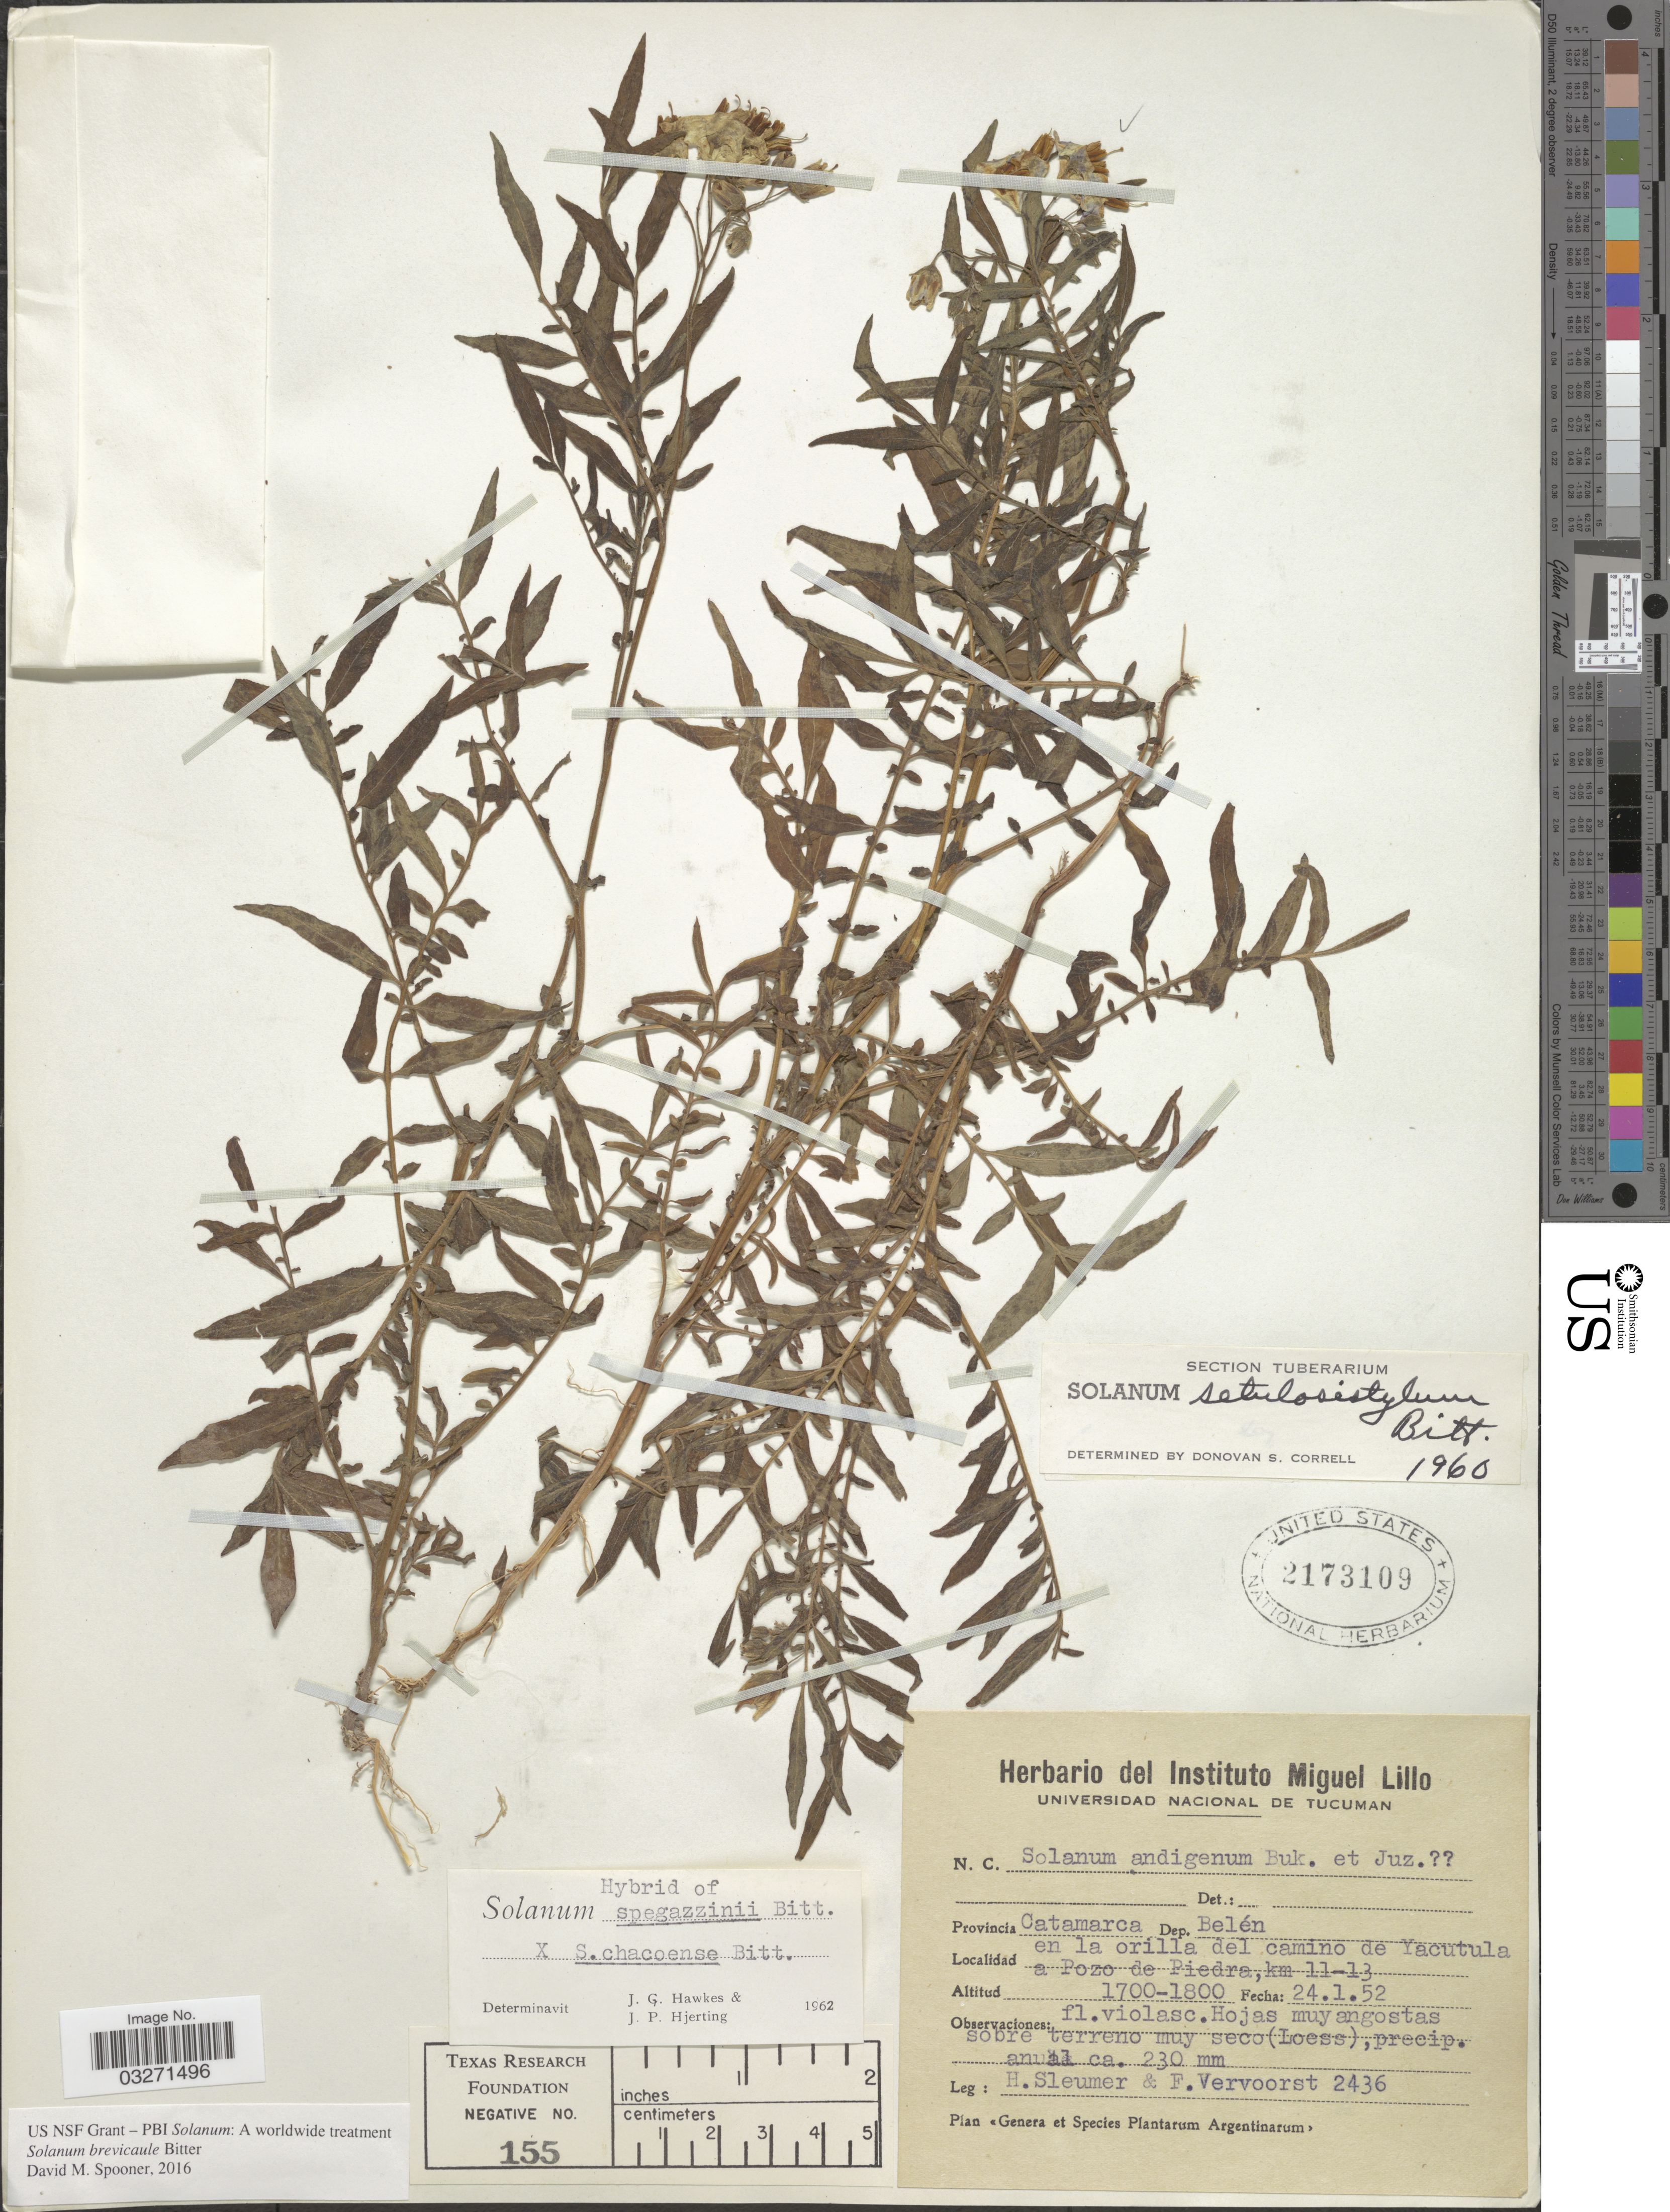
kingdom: Plantae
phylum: Tracheophyta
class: Magnoliopsida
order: Solanales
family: Solanaceae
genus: Solanum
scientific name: Solanum brevicaule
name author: Bitter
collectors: H. O. Sleumer & F. Vervoorst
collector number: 2436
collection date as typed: Transcribed d/m/y: 24/1/52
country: Argentina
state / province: Catamarca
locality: Dep. Belén en la orilla del camino de Yacutula a Pozo de Piedra, km 11-13.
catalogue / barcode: US 2173109